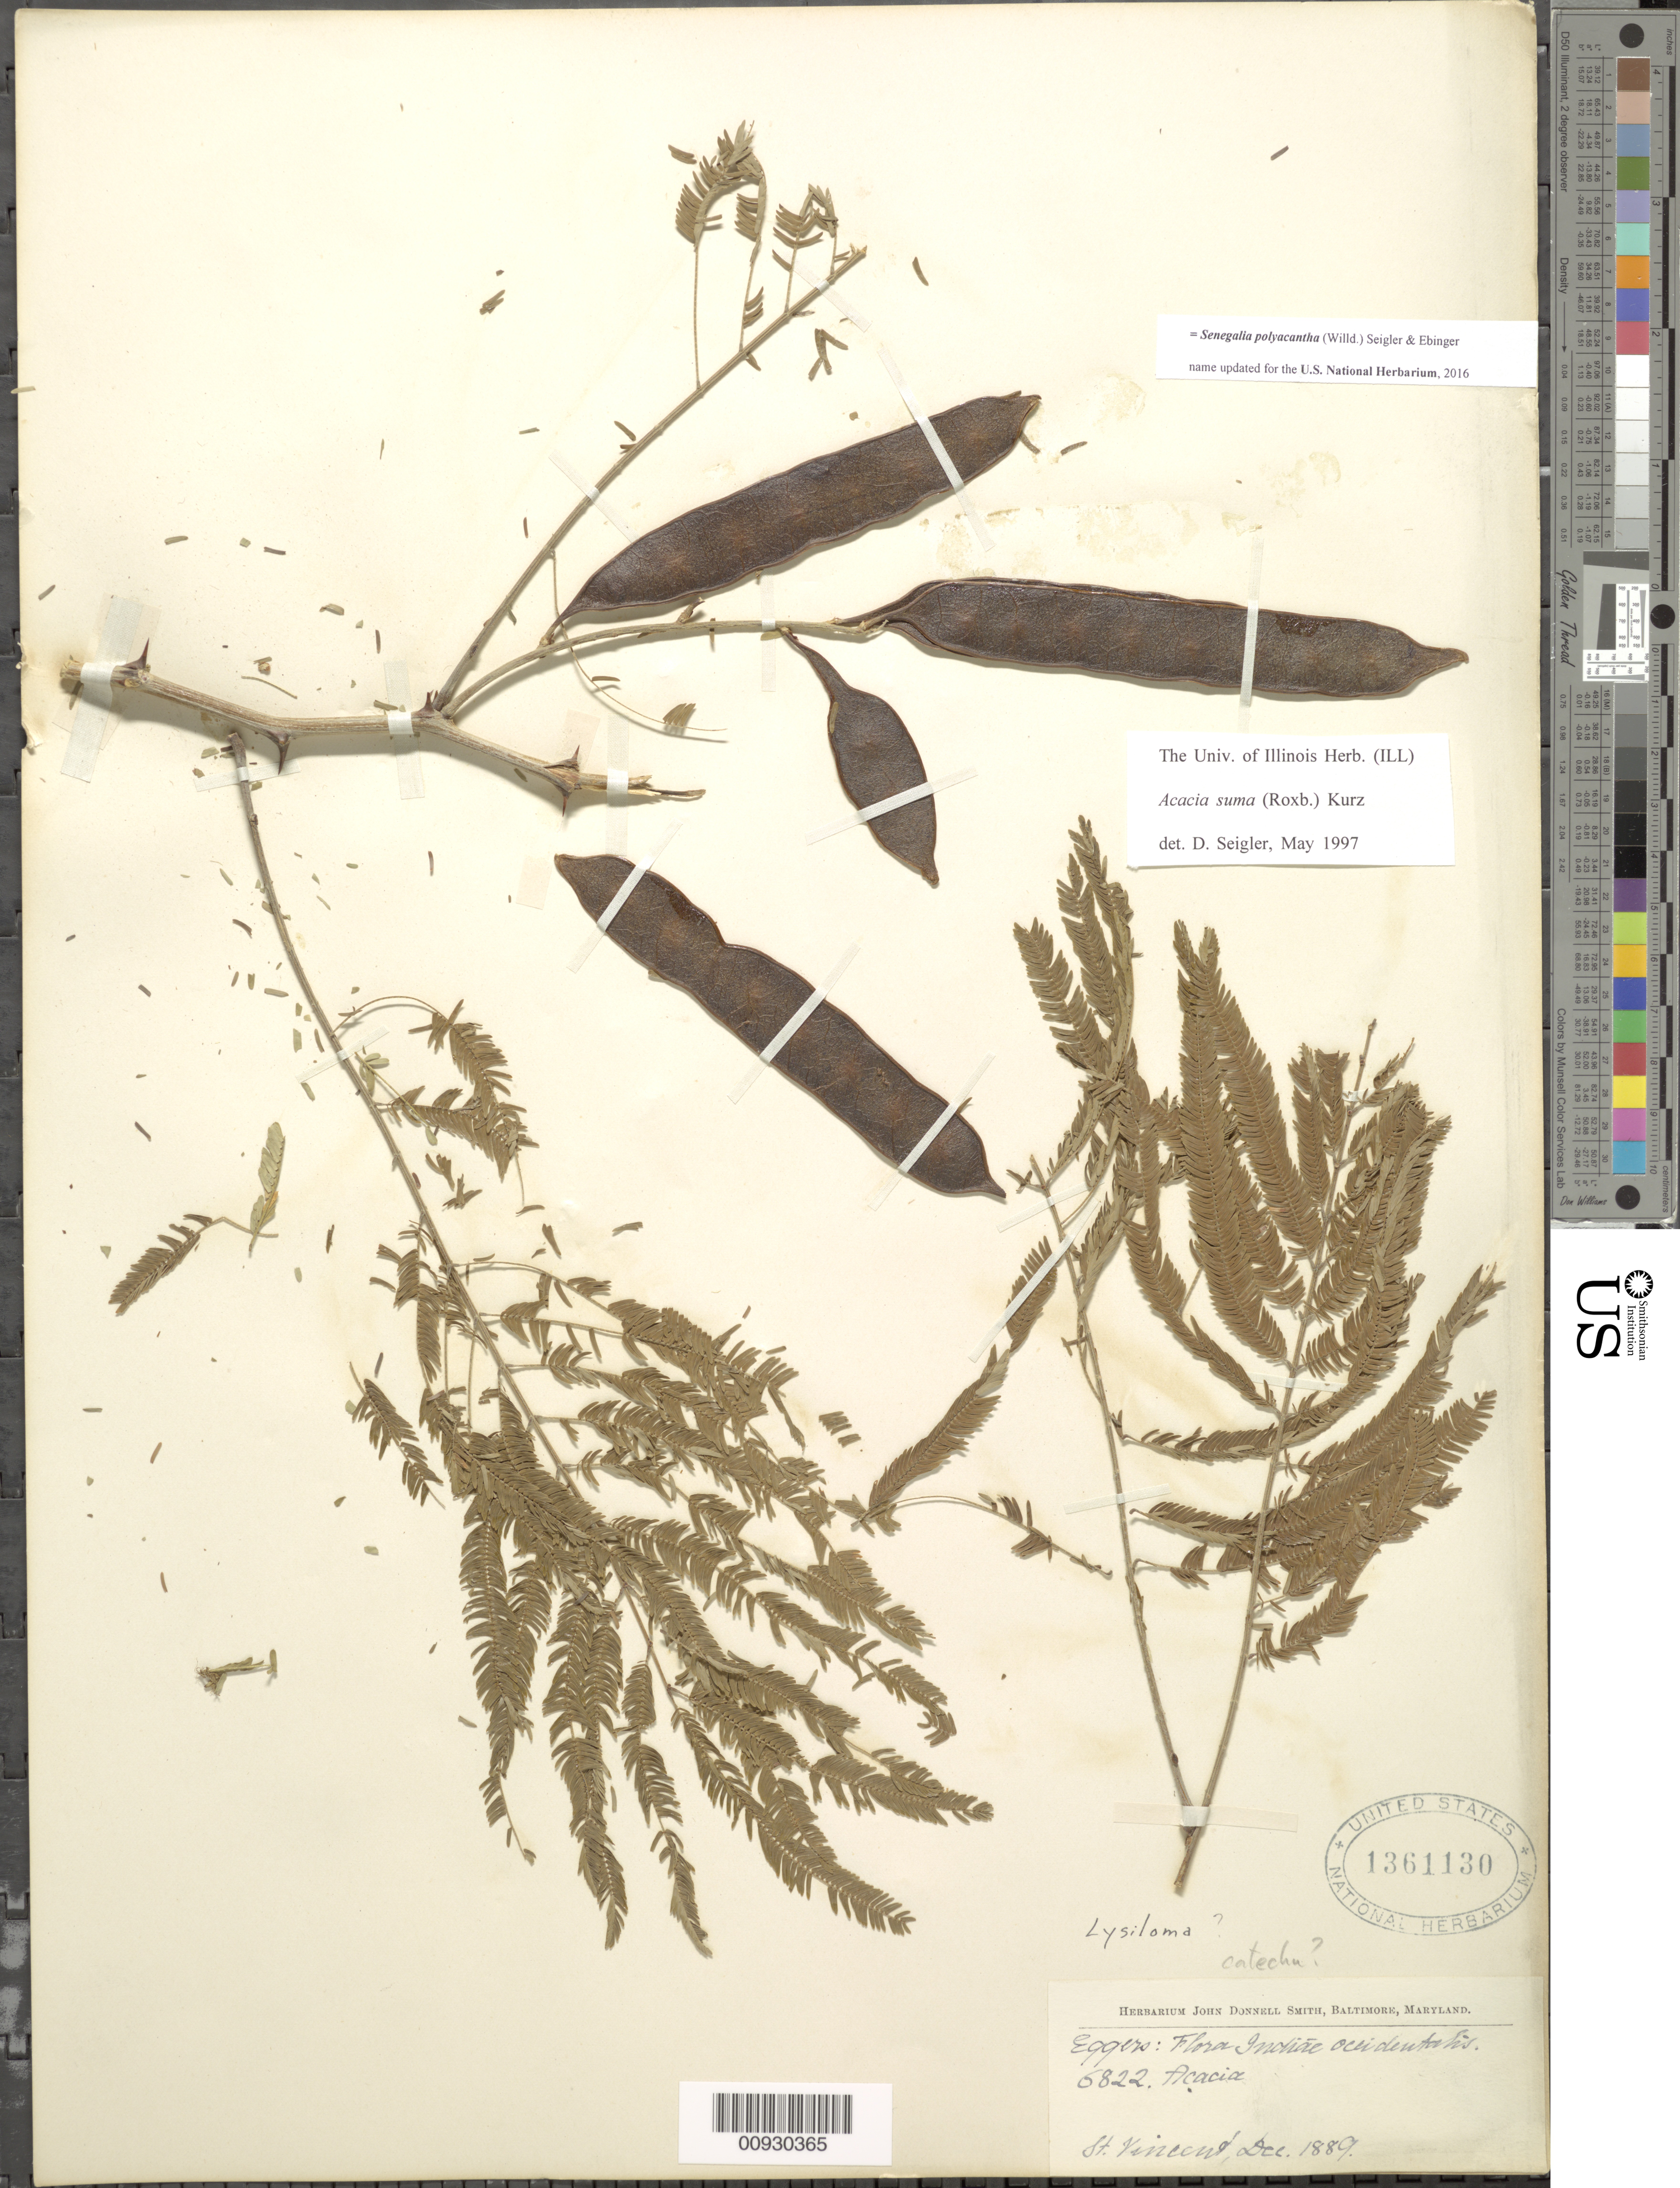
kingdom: Plantae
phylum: Tracheophyta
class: Magnoliopsida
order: Fabales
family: Fabaceae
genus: Senegalia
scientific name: Senegalia polyacantha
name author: (Willd.) Seigler & Ebinger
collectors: H. F. A. von Eggers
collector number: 5822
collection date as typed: Dec 1889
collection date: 1889-12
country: St. Vincent - Grenadines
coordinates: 0 N, 0 E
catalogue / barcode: US 1361130